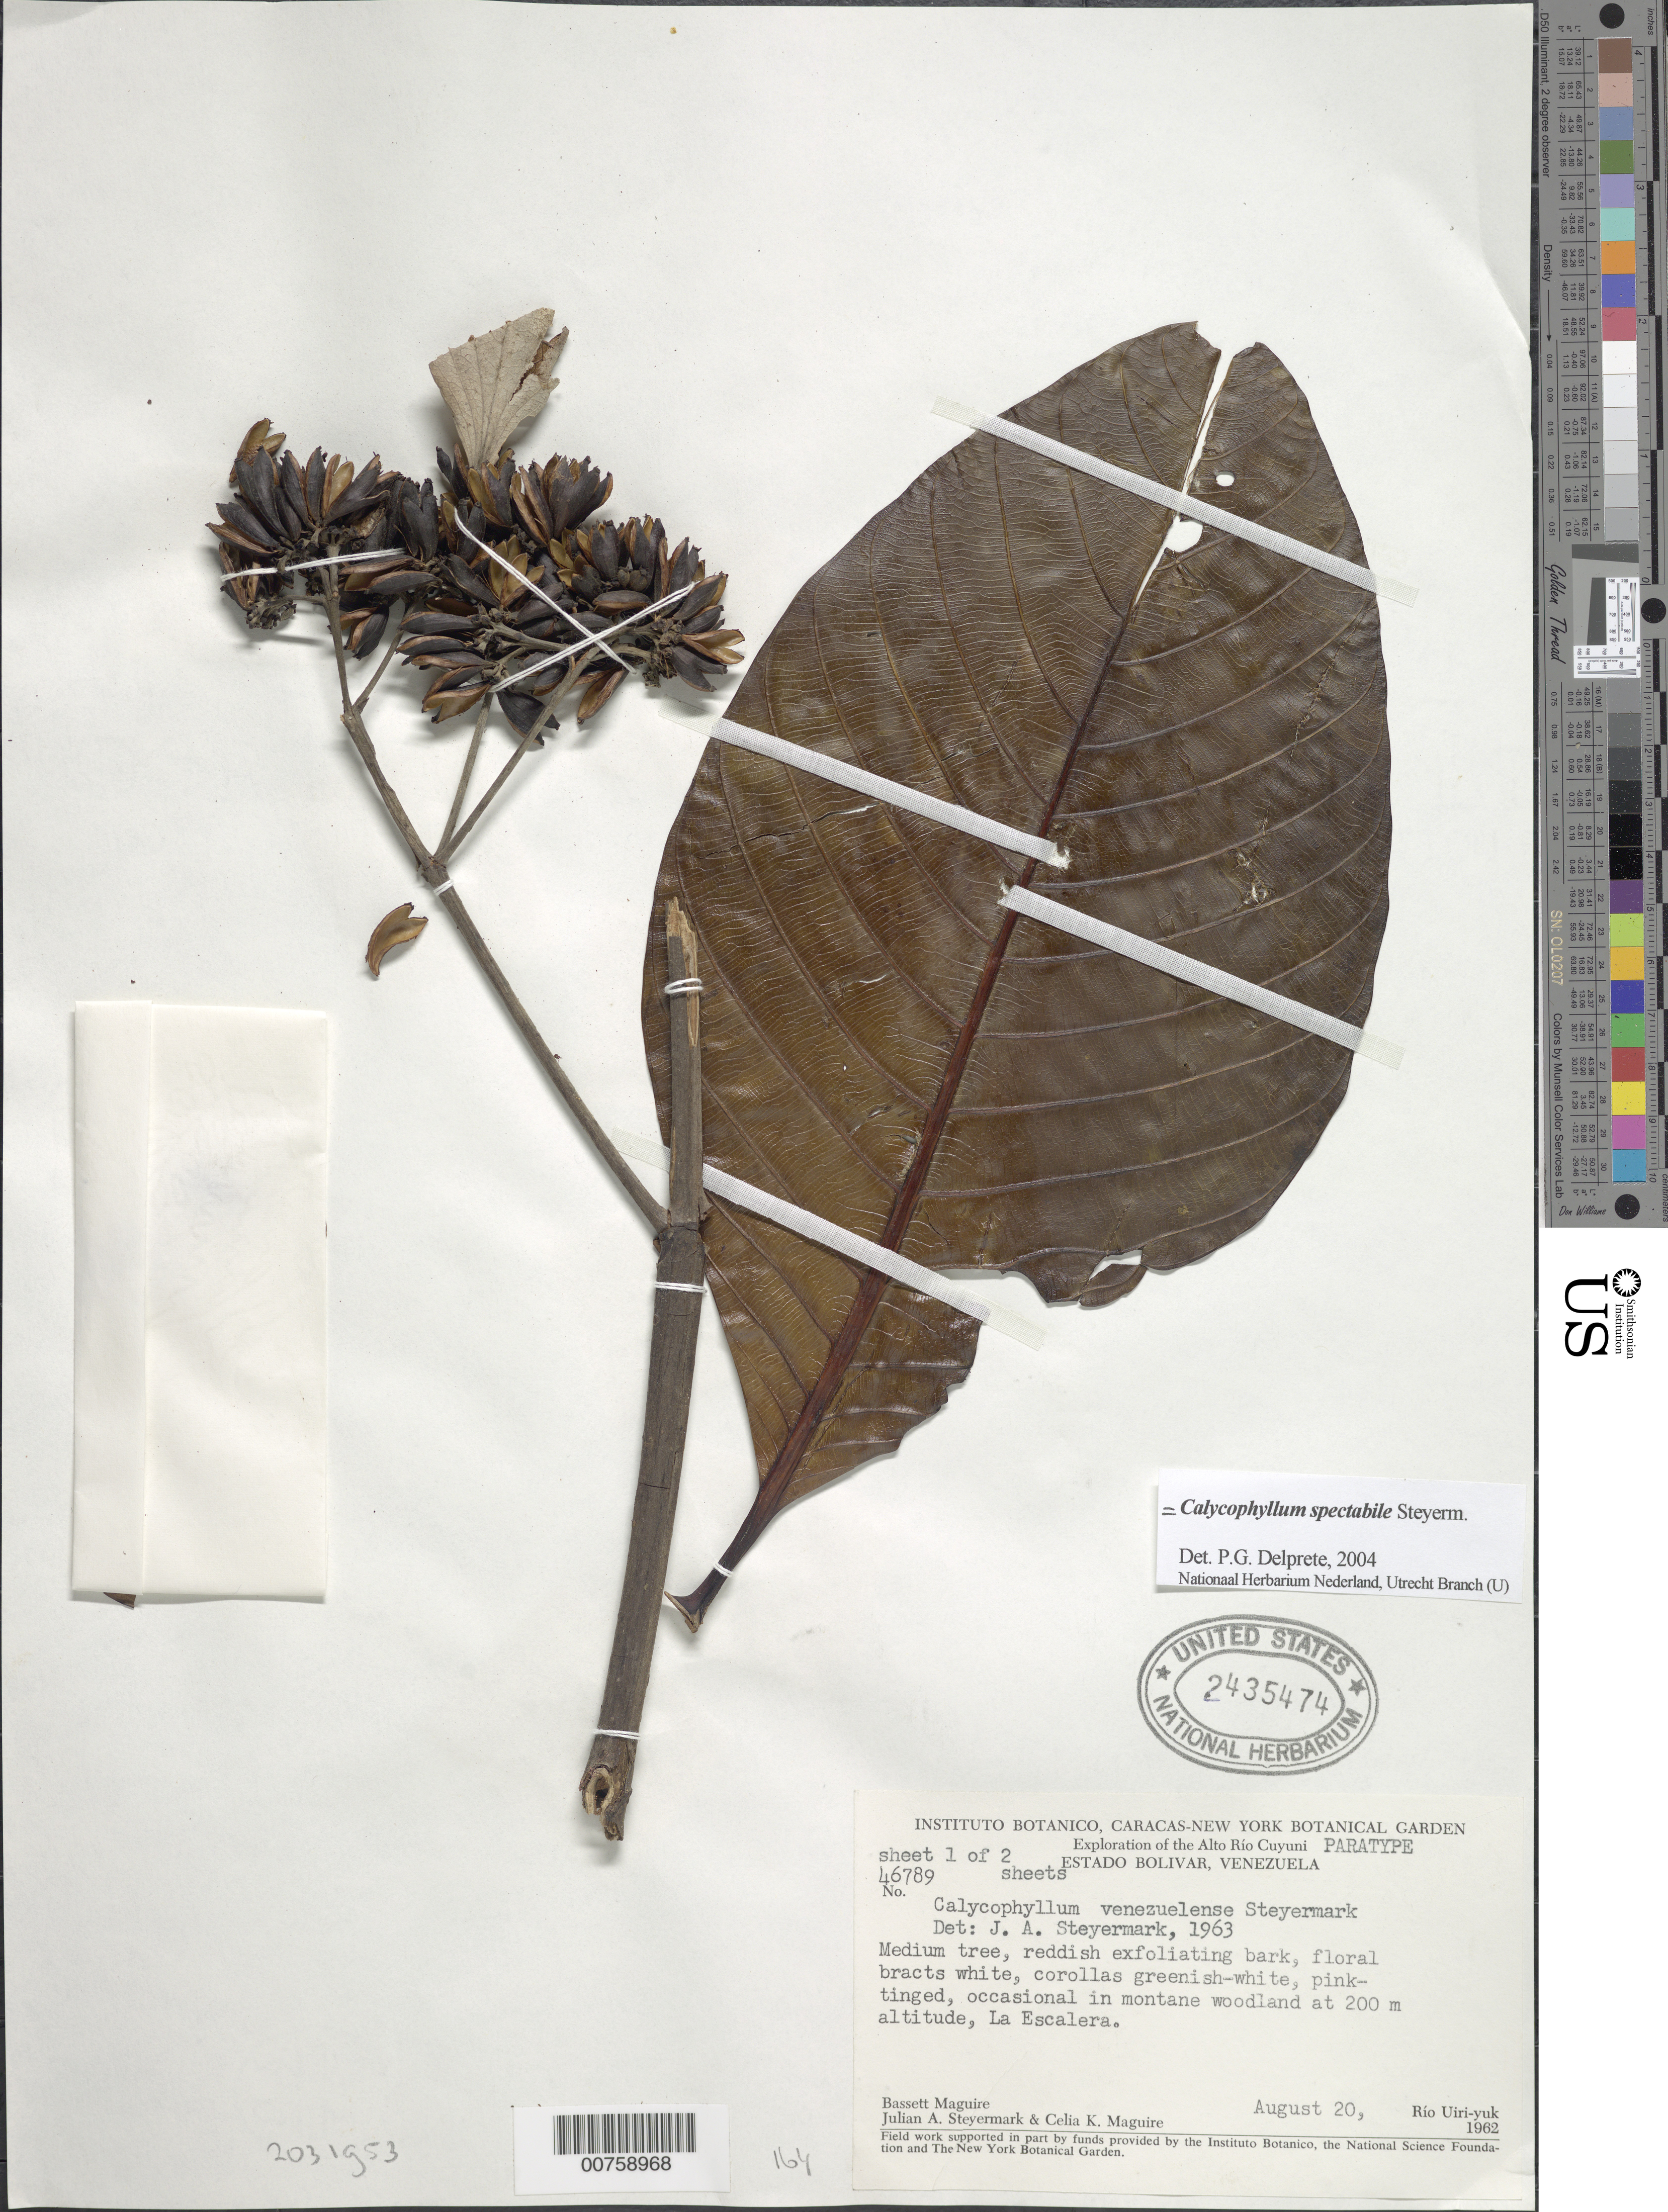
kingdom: Plantae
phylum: Tracheophyta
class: Magnoliopsida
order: Gentianales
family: Rubiaceae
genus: Calycophyllum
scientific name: Calycophyllum spectabile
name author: Steyerm.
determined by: Delprete, P. G., Herb. de Guyane Cay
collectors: B. Maguire, C. K. Maguire & J. Steyermark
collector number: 46789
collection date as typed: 20-Aug-62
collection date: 1962-08-20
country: Venezuela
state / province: Bolívar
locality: Alto Río Cuyuni, Río Uiri-yuk, La Escalera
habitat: Montane woodland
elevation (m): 200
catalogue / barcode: US 2435474